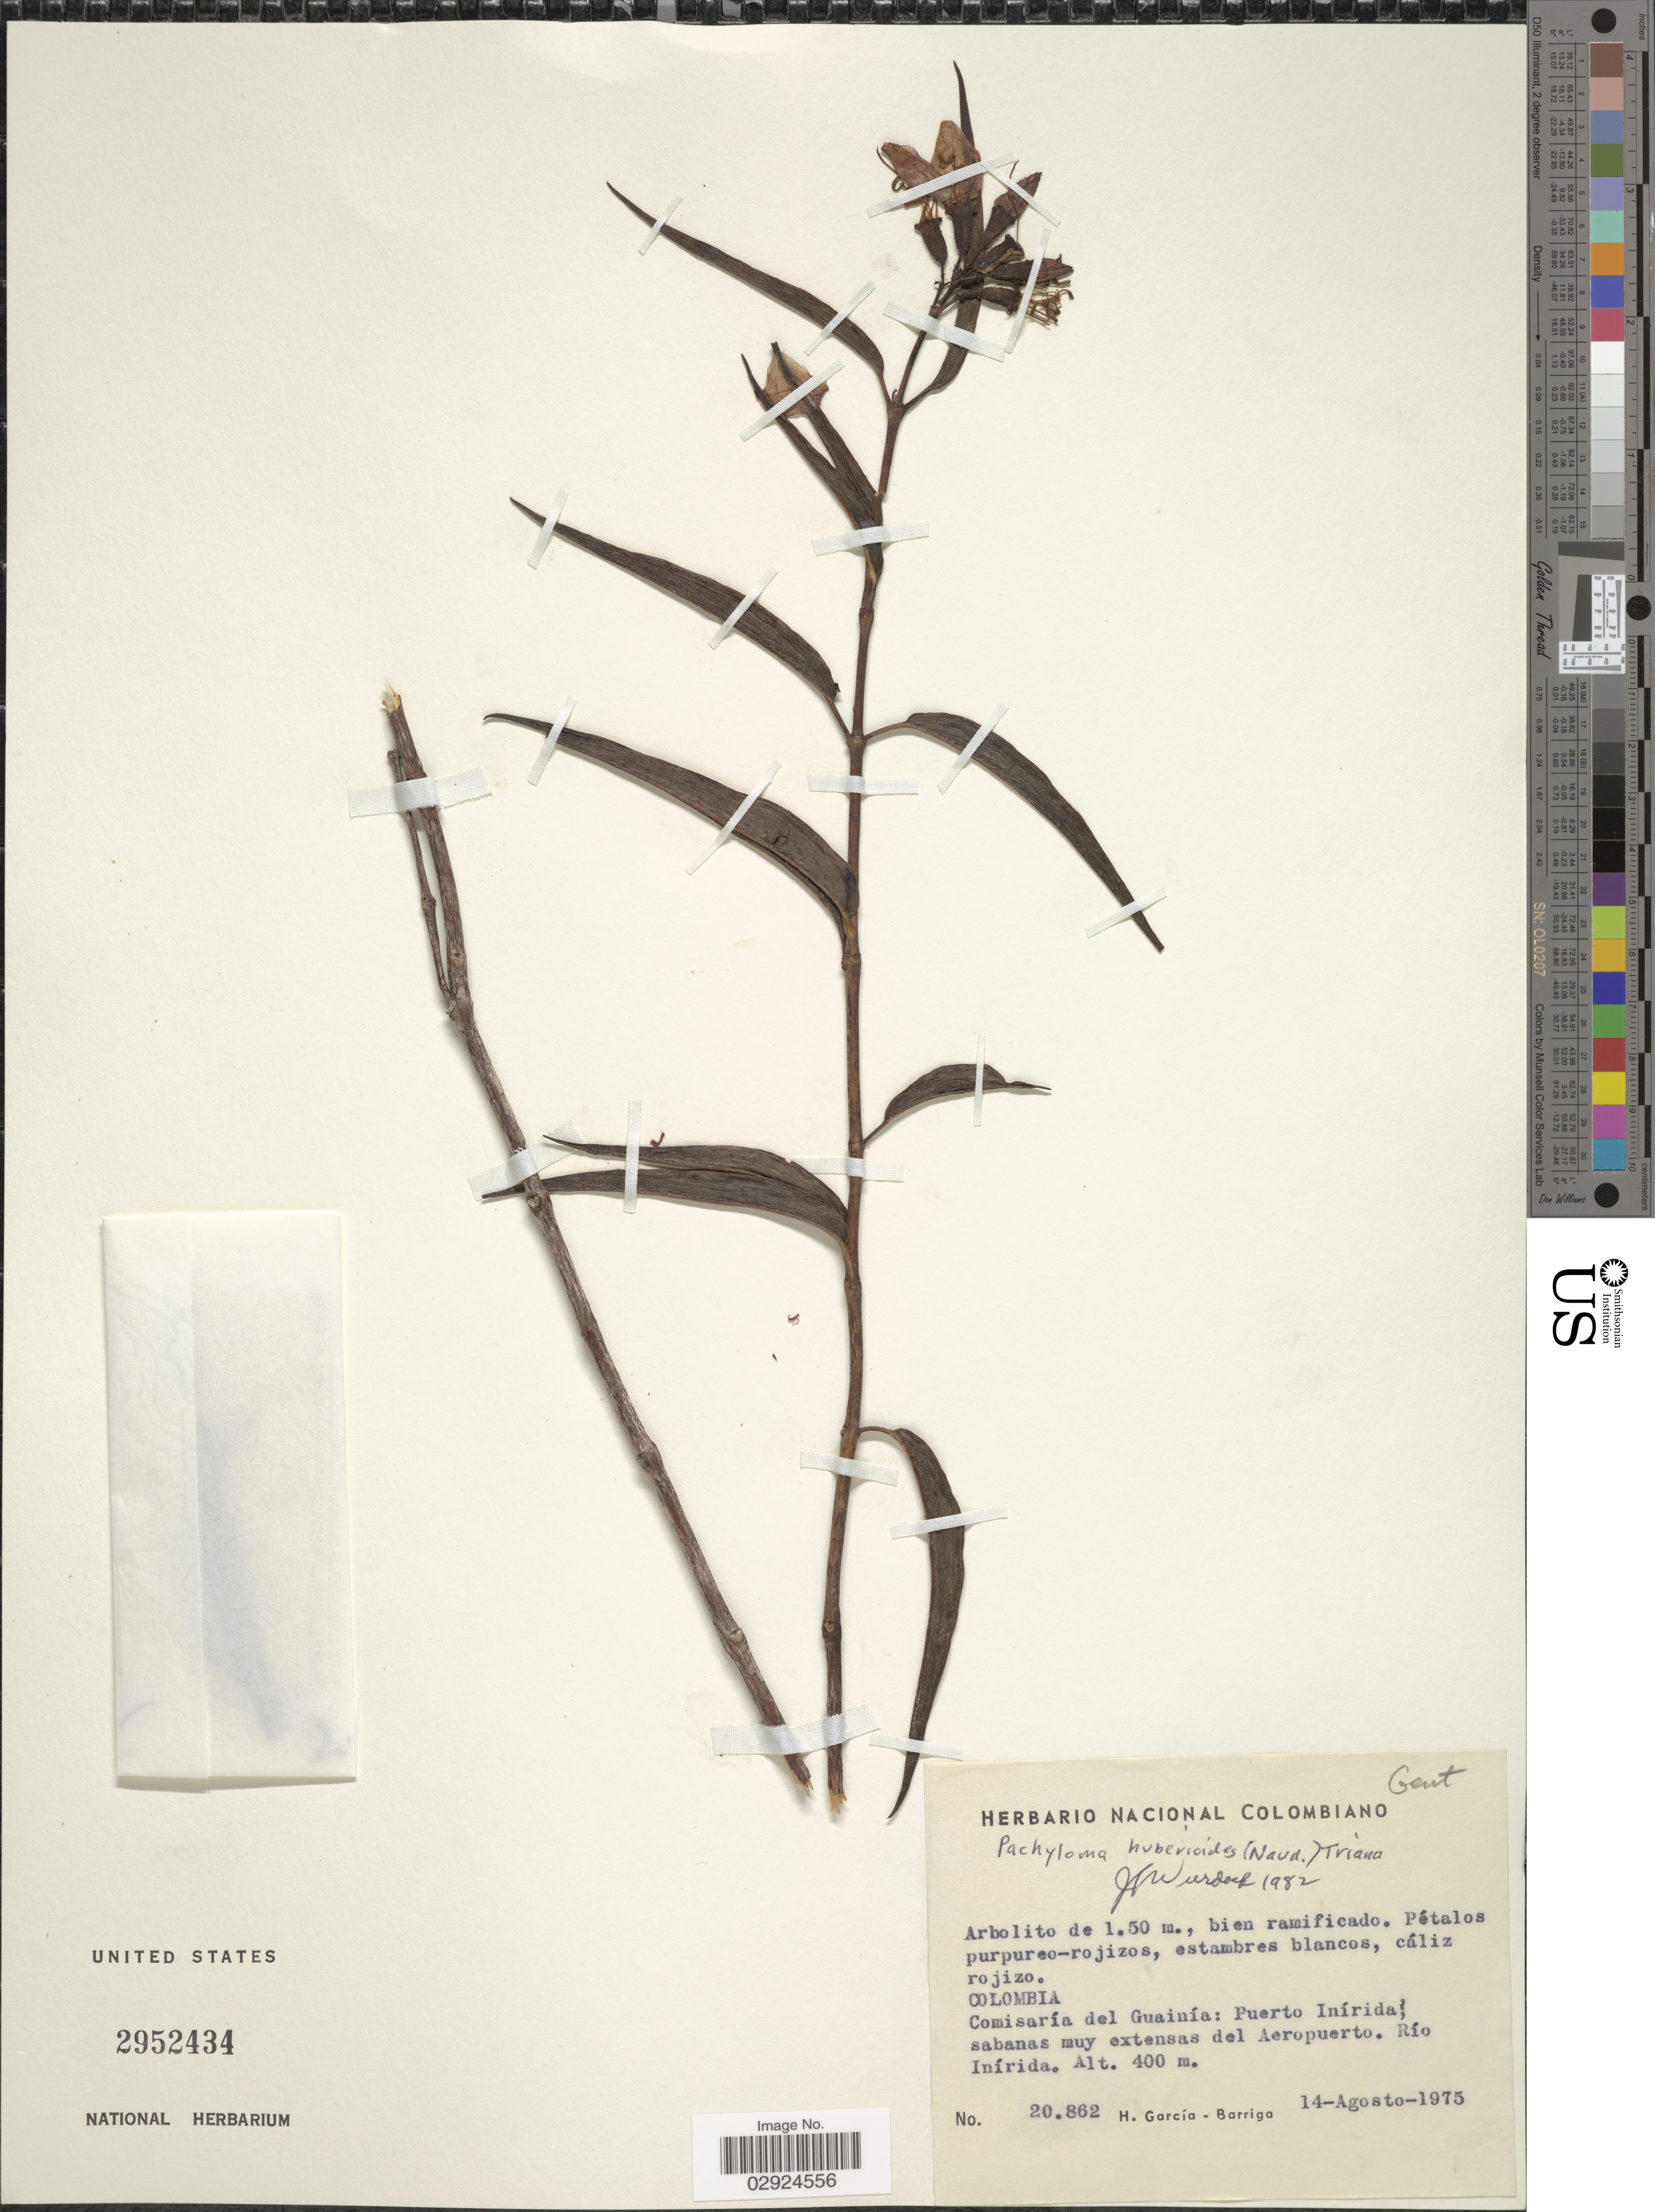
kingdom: Plantae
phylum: Tracheophyta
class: Magnoliopsida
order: Myrtales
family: Melastomataceae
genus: Pachyloma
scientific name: Pachyloma huberioides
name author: (Naudin) Triana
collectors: H. García Barriga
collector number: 20862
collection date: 1975-08-14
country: Colombia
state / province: Guainía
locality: Comisaría del Guainía: Puerto Inírida; sabanas muy extensas del Aeropuerto. Río Inírida.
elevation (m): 400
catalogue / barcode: US 2952434